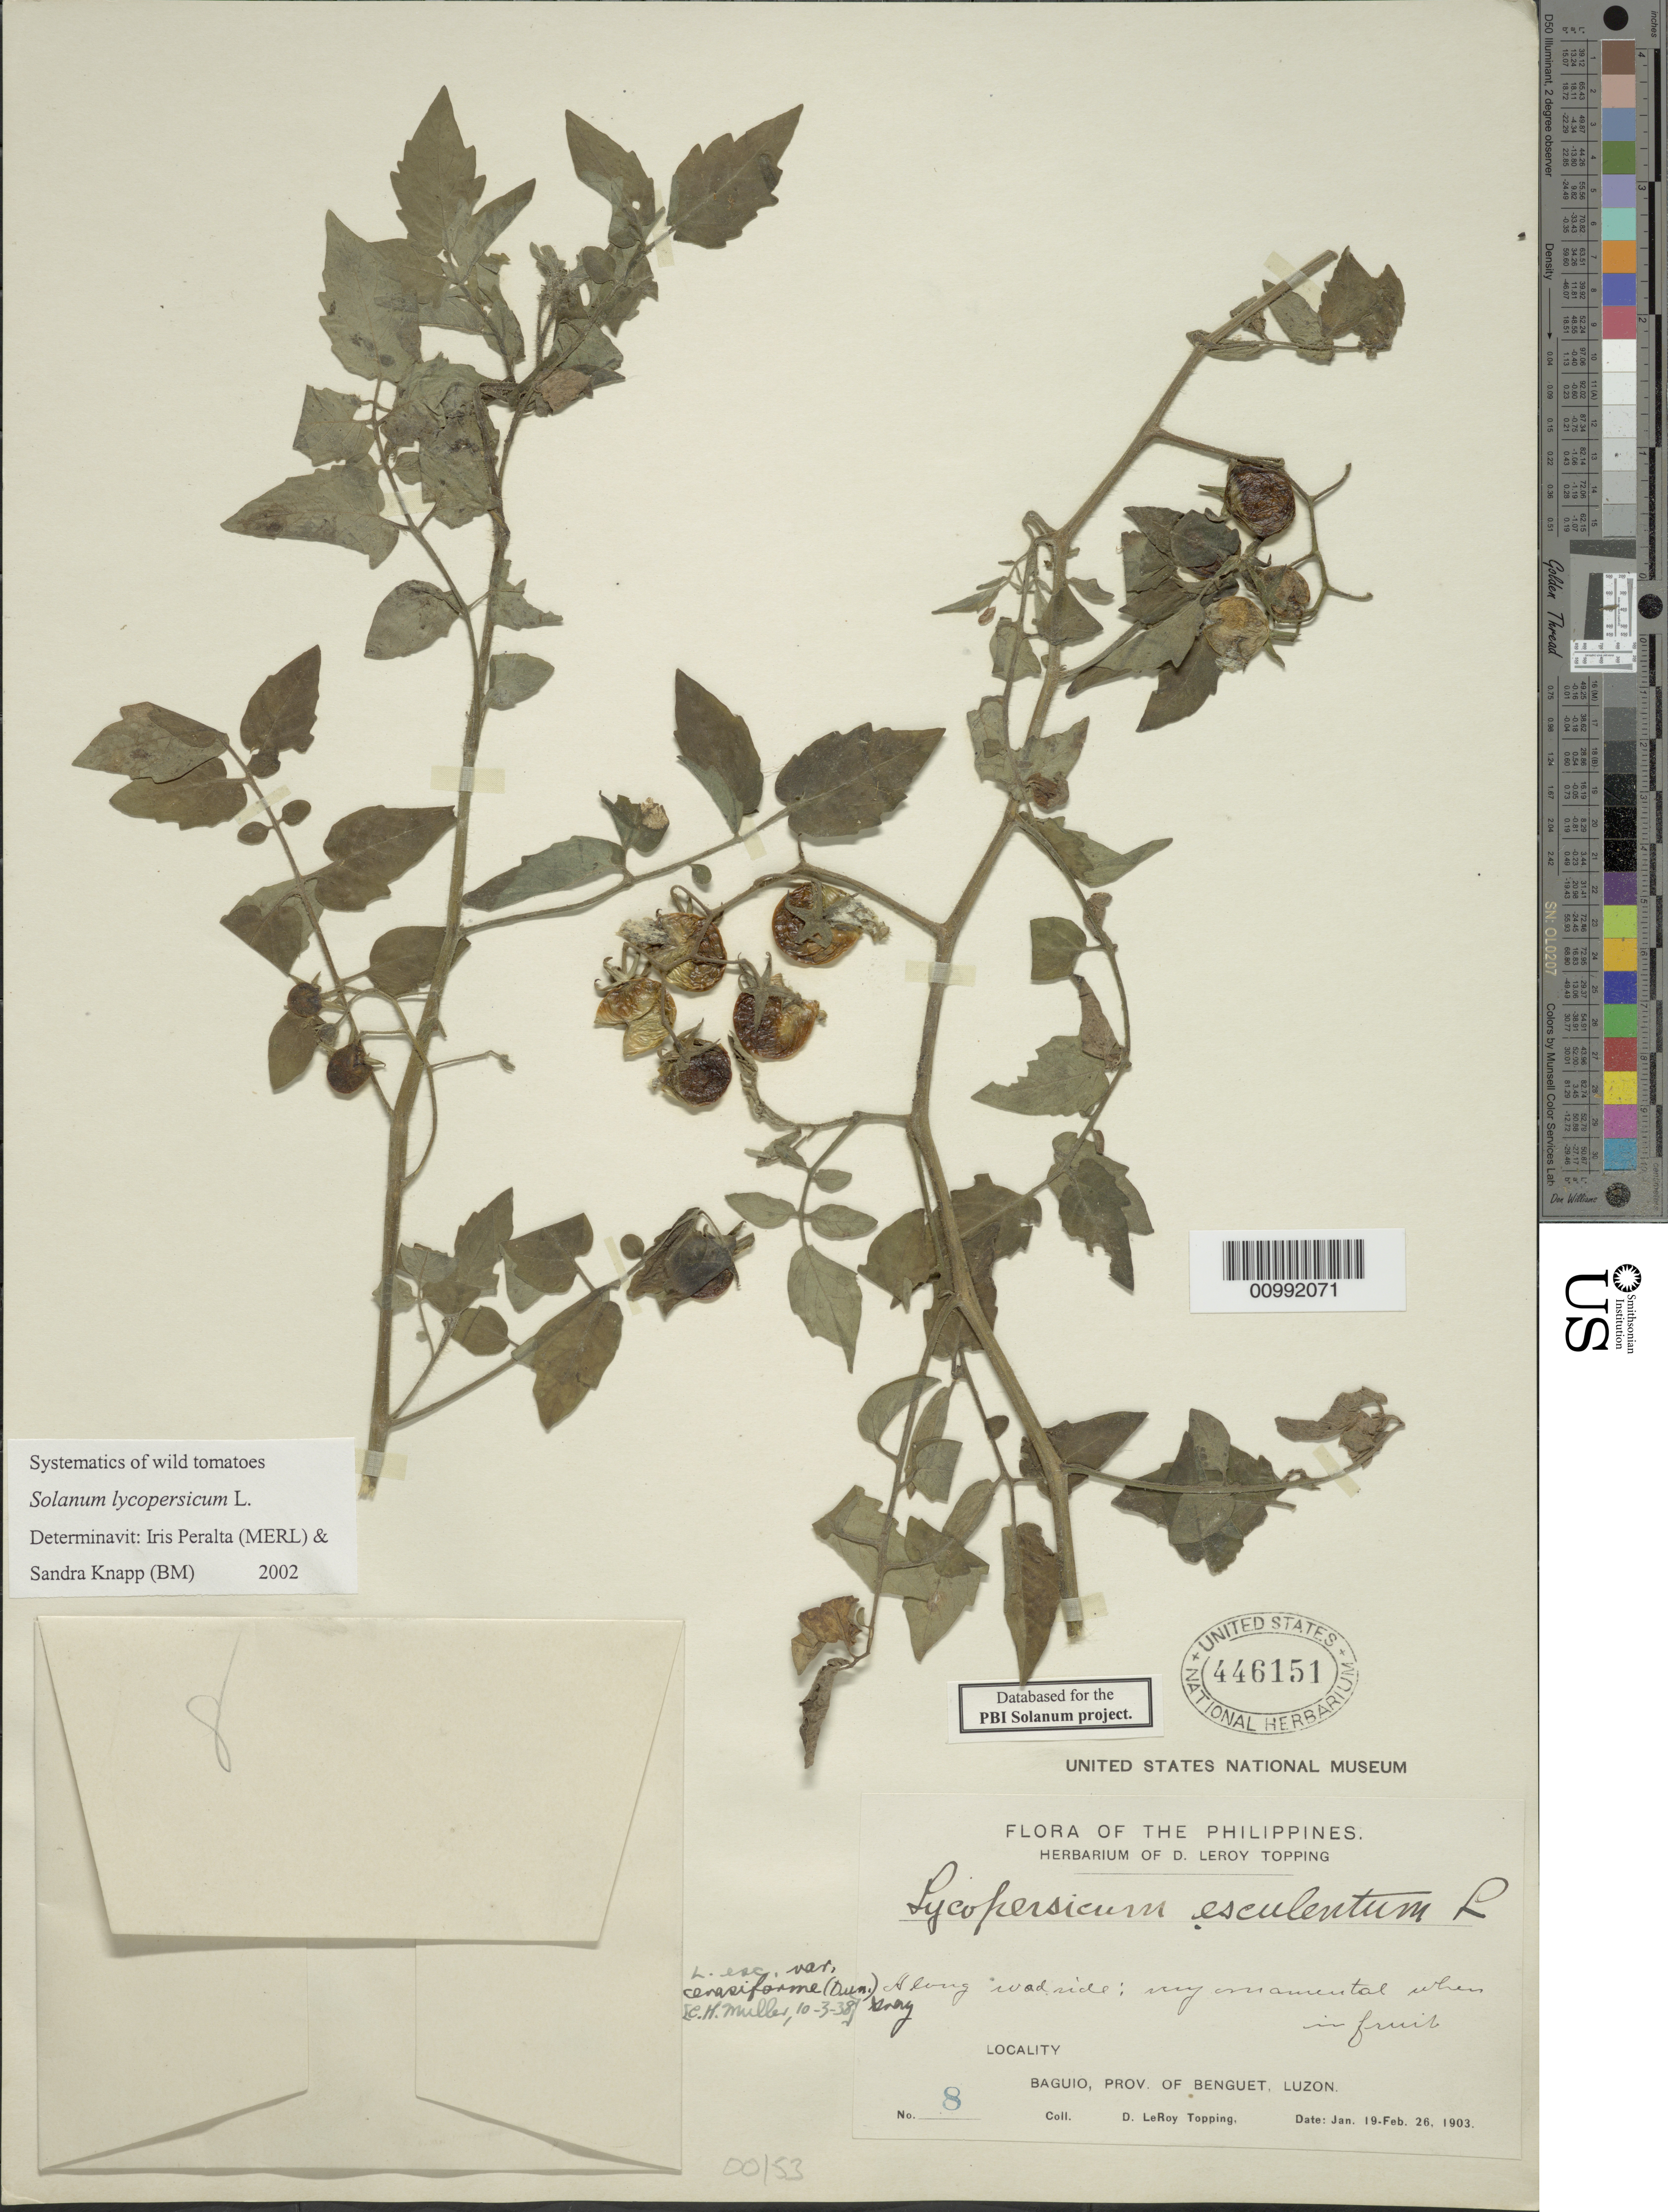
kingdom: Plantae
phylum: Tracheophyta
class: Magnoliopsida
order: Solanales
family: Solanaceae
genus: Solanum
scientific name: Solanum lycopersicum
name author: L.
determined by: Peralta, Iris E.; Knapp, S. D.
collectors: D. L. Topping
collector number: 8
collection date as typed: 19 Jan 1903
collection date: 1903-01-19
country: Philippines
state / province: Cordillera (Administrative Region)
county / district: Benguet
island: Luzon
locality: Baguio, Prov. of Benguet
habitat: v: along riverside;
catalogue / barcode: US 446151